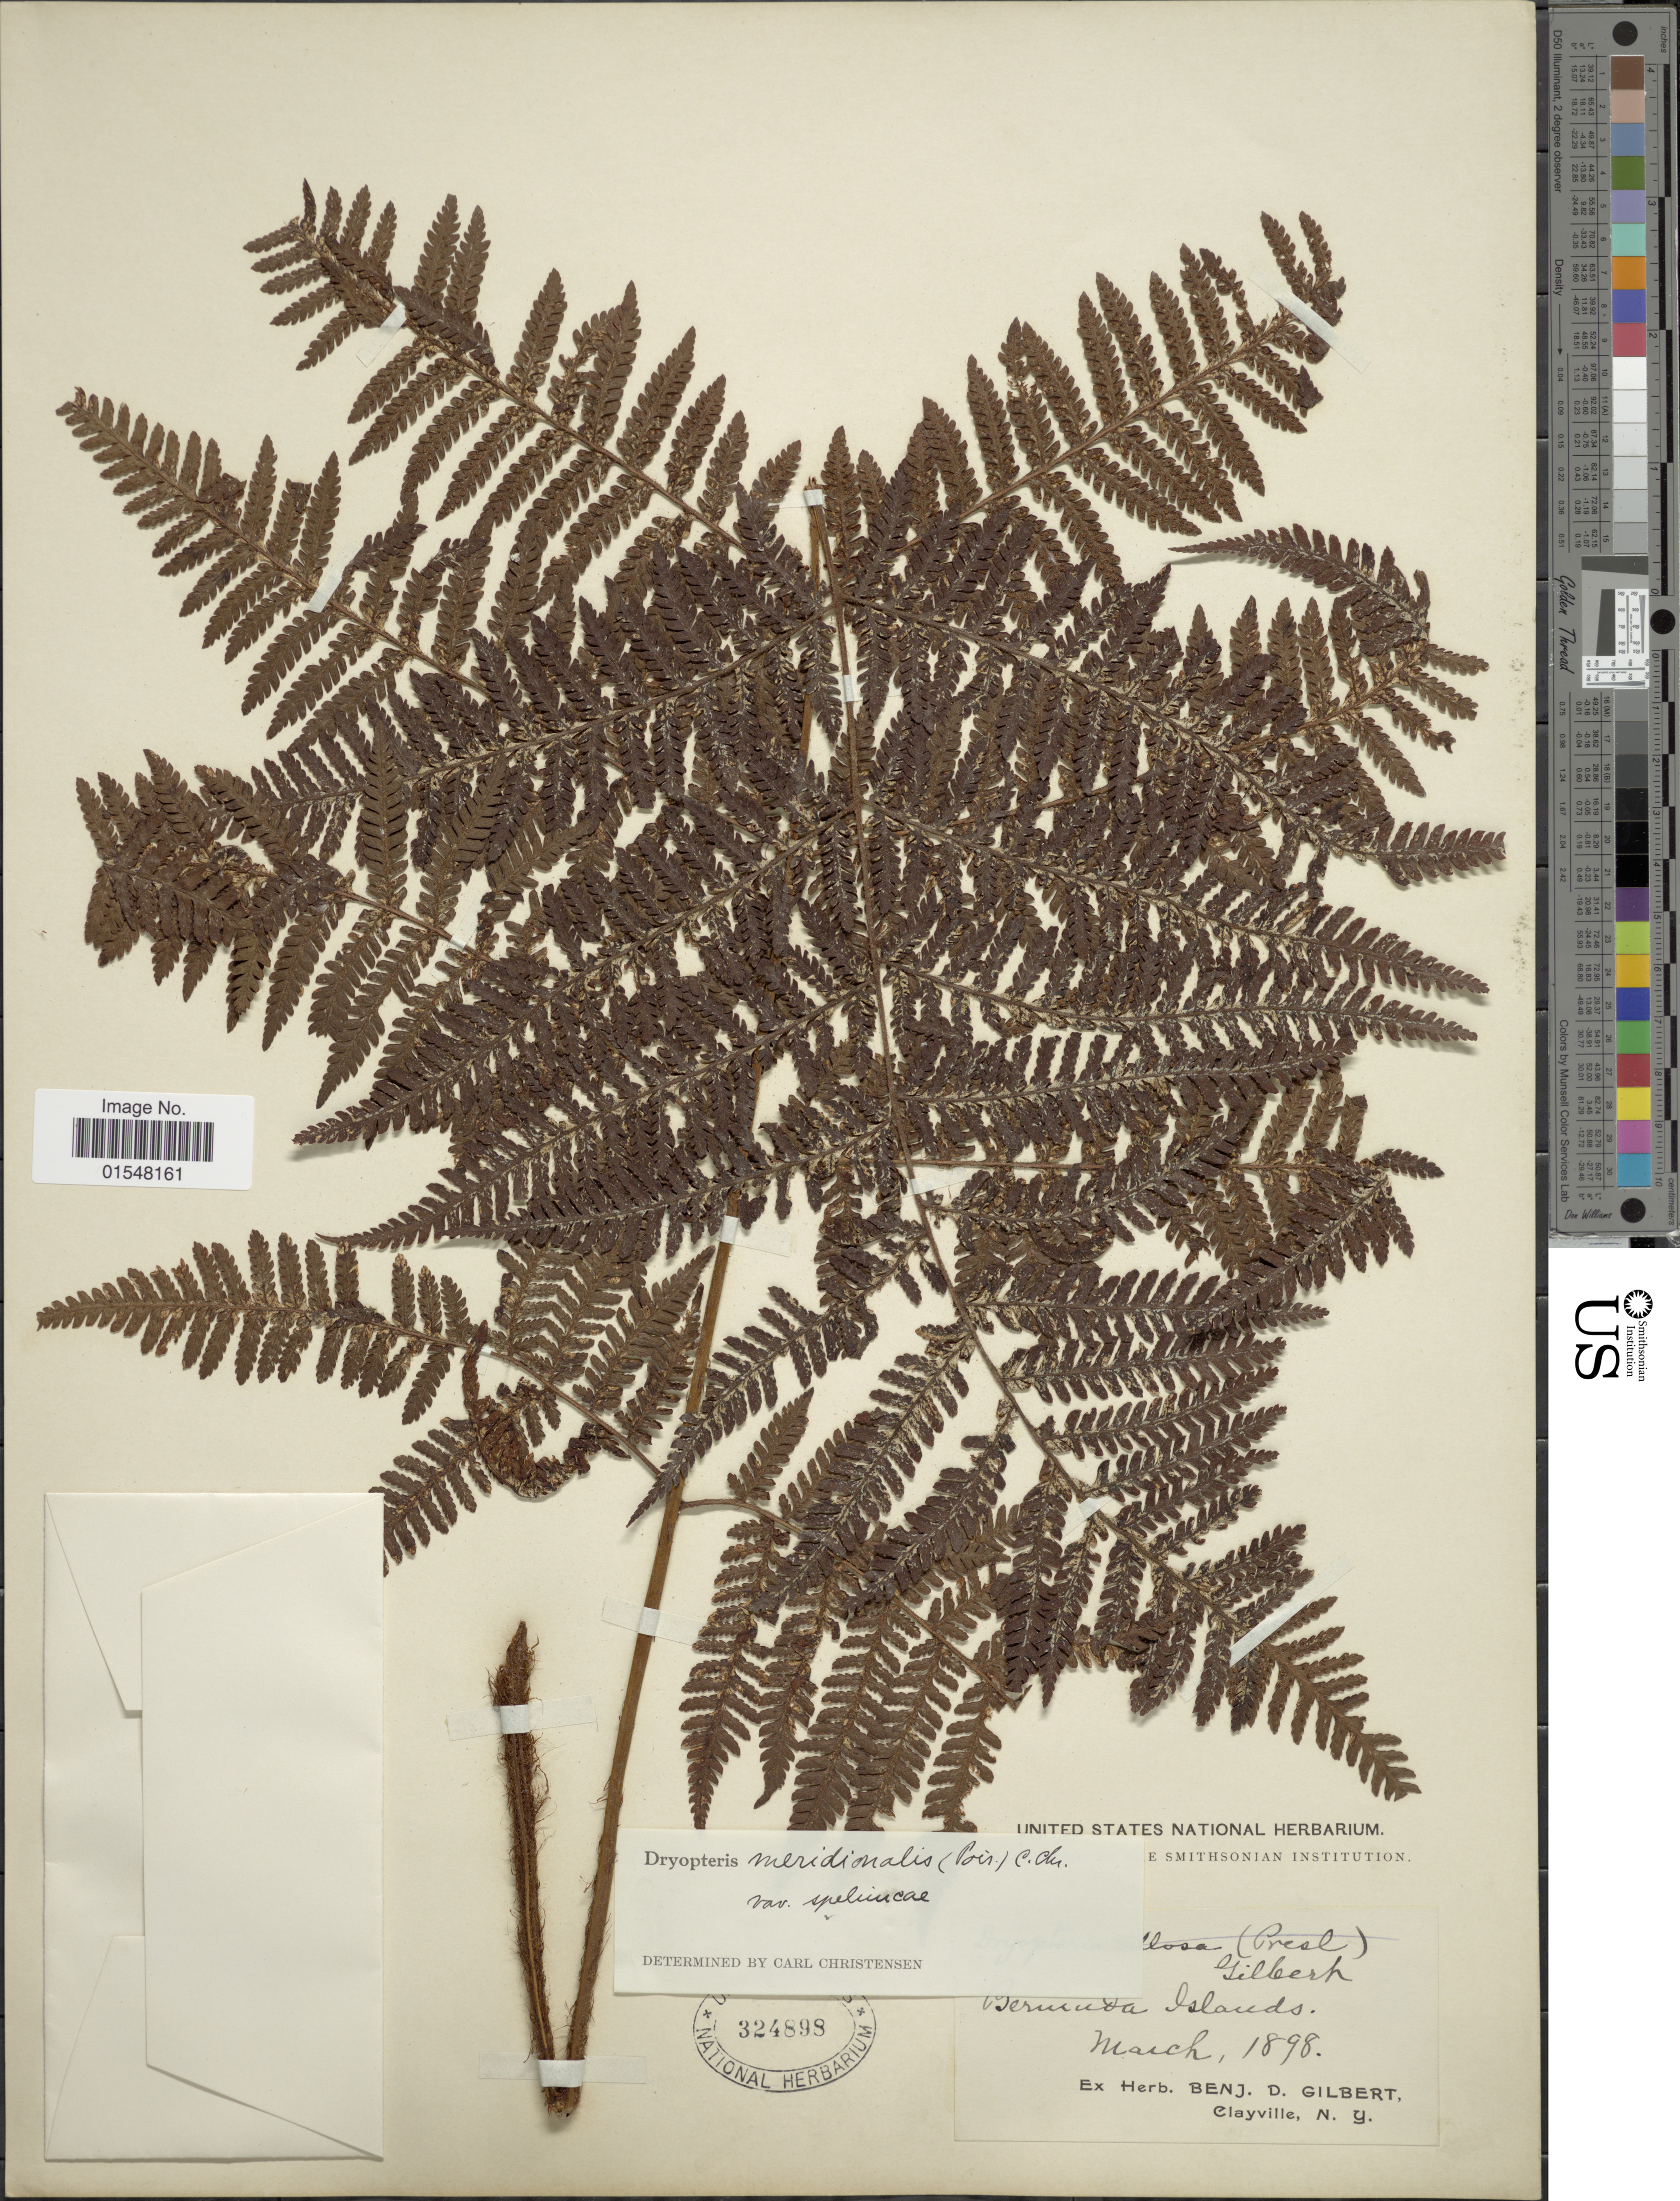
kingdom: Plantae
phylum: Tracheophyta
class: Polypodiopsida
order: Polypodiales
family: Dryopteridaceae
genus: Ctenitis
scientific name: Ctenitis meridionalis var. speluncae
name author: (C. Chr.) K.U. Kramer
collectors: ex herb. Benj. D. Gilbert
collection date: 1898-03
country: Bermuda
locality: Bermuda Islands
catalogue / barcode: US 324898